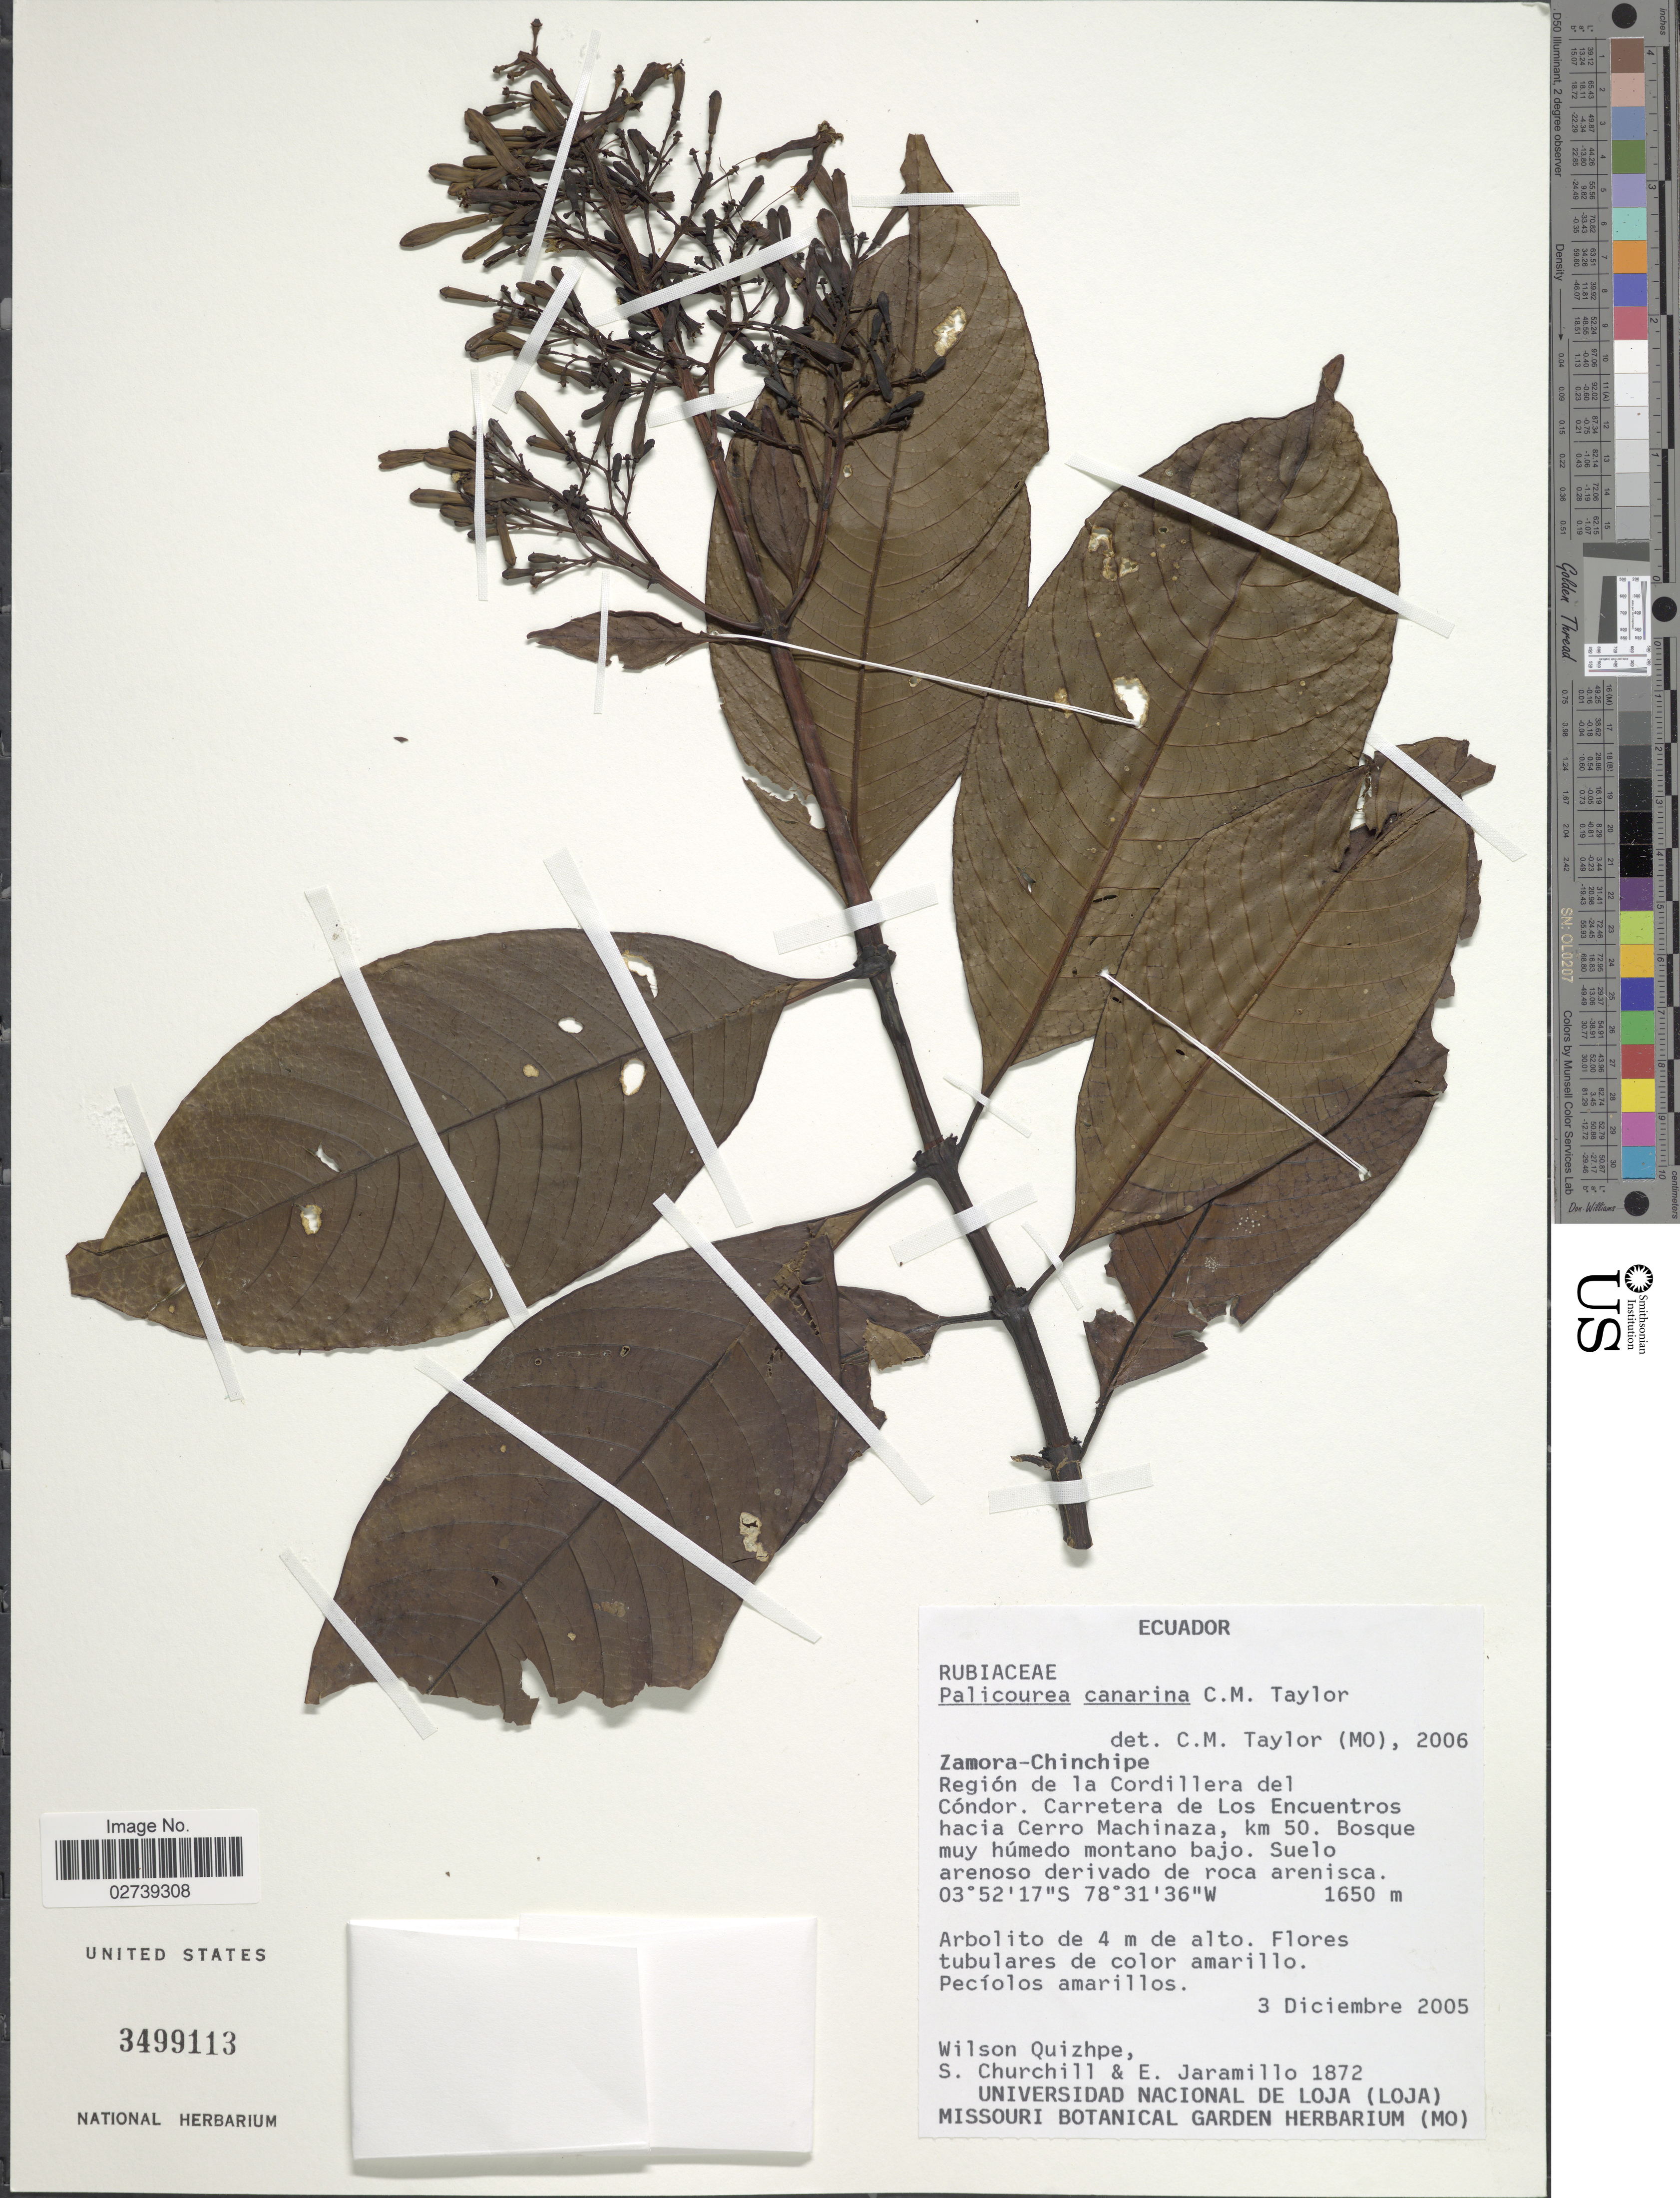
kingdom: Plantae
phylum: Tracheophyta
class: Magnoliopsida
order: Gentianales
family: Rubiaceae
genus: Palicourea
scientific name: Palicourea canarina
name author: C.M. Taylor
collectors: W. Quizhpe, S. Churchill & E. Jaramillo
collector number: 1872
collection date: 2005-12-03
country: Ecuador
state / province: Zamora-Chinchipe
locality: Region de la Cordillera del Condor, Carretera de Los Encuentros hacia Cerro Machinaza, km 50.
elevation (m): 1650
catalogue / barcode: US 3499113